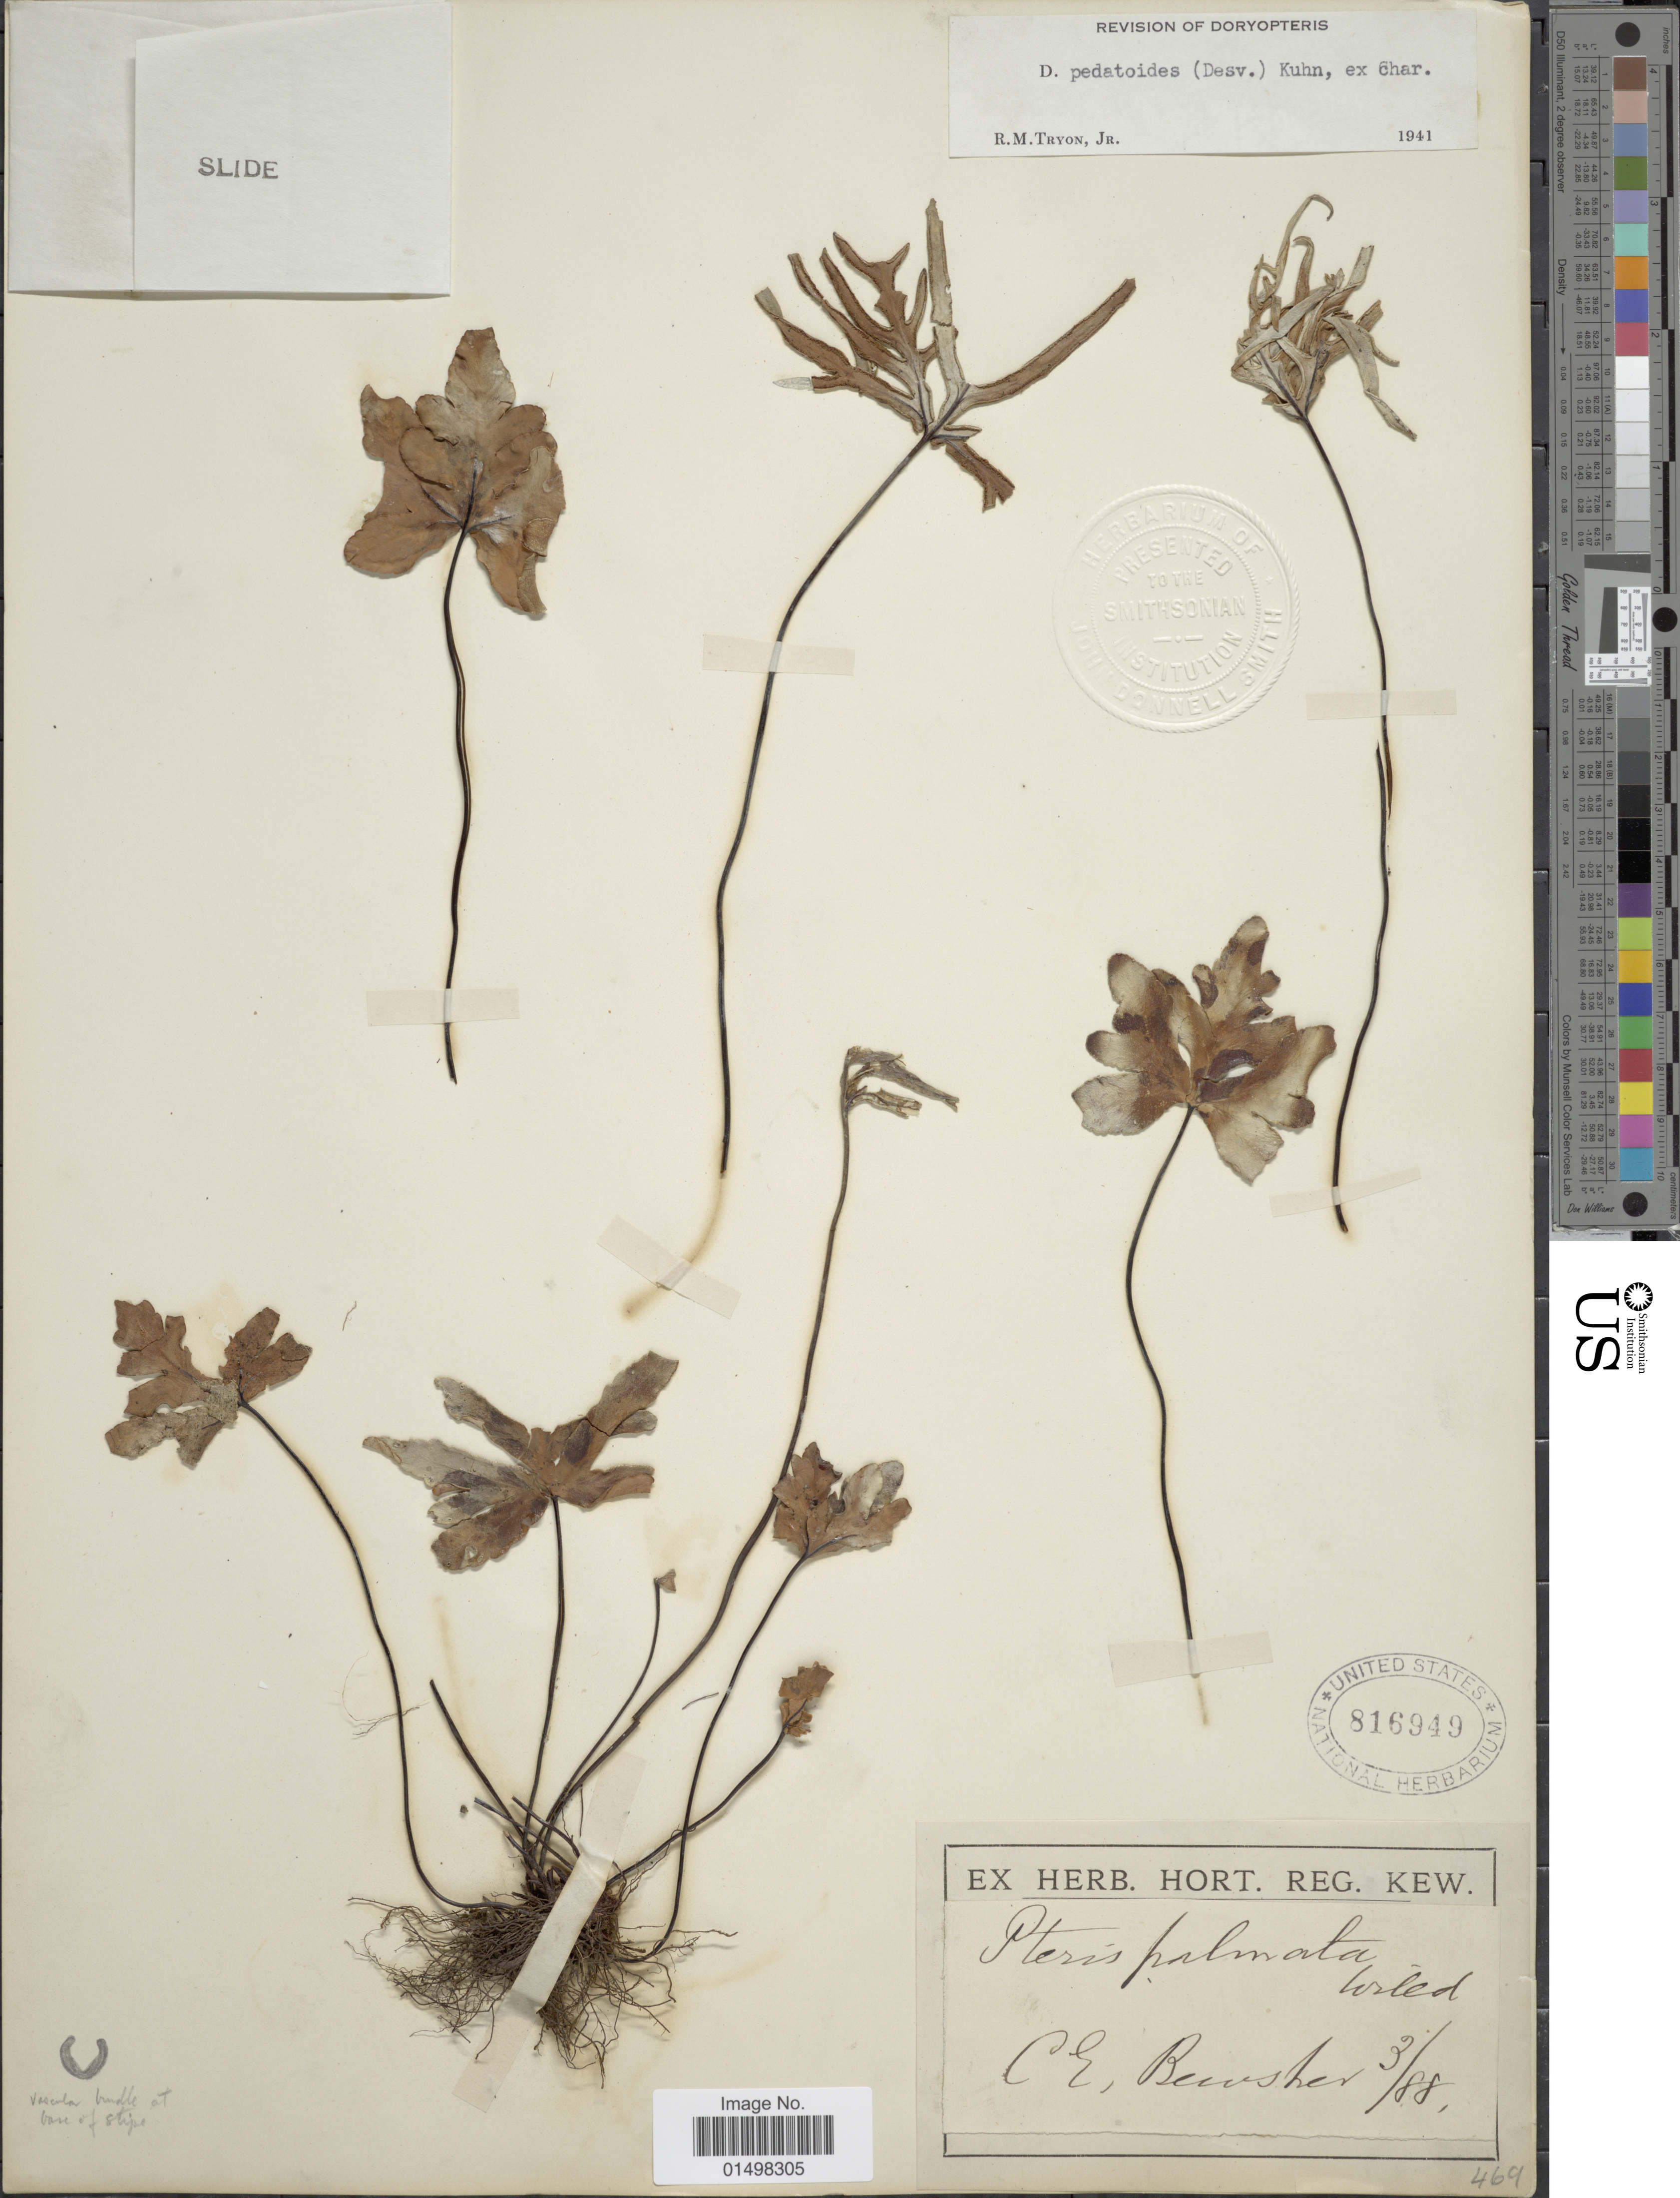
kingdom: Plantae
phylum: Tracheophyta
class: Polypodiopsida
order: Polypodiales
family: Pteridaceae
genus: Doryopteris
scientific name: Doryopteris pedatoides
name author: (Desv.) Kuhn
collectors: C. Bewsher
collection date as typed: Transcribed d/m/y: /3/88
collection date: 1888-03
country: South Africa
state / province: Western Cape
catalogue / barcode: US 816949